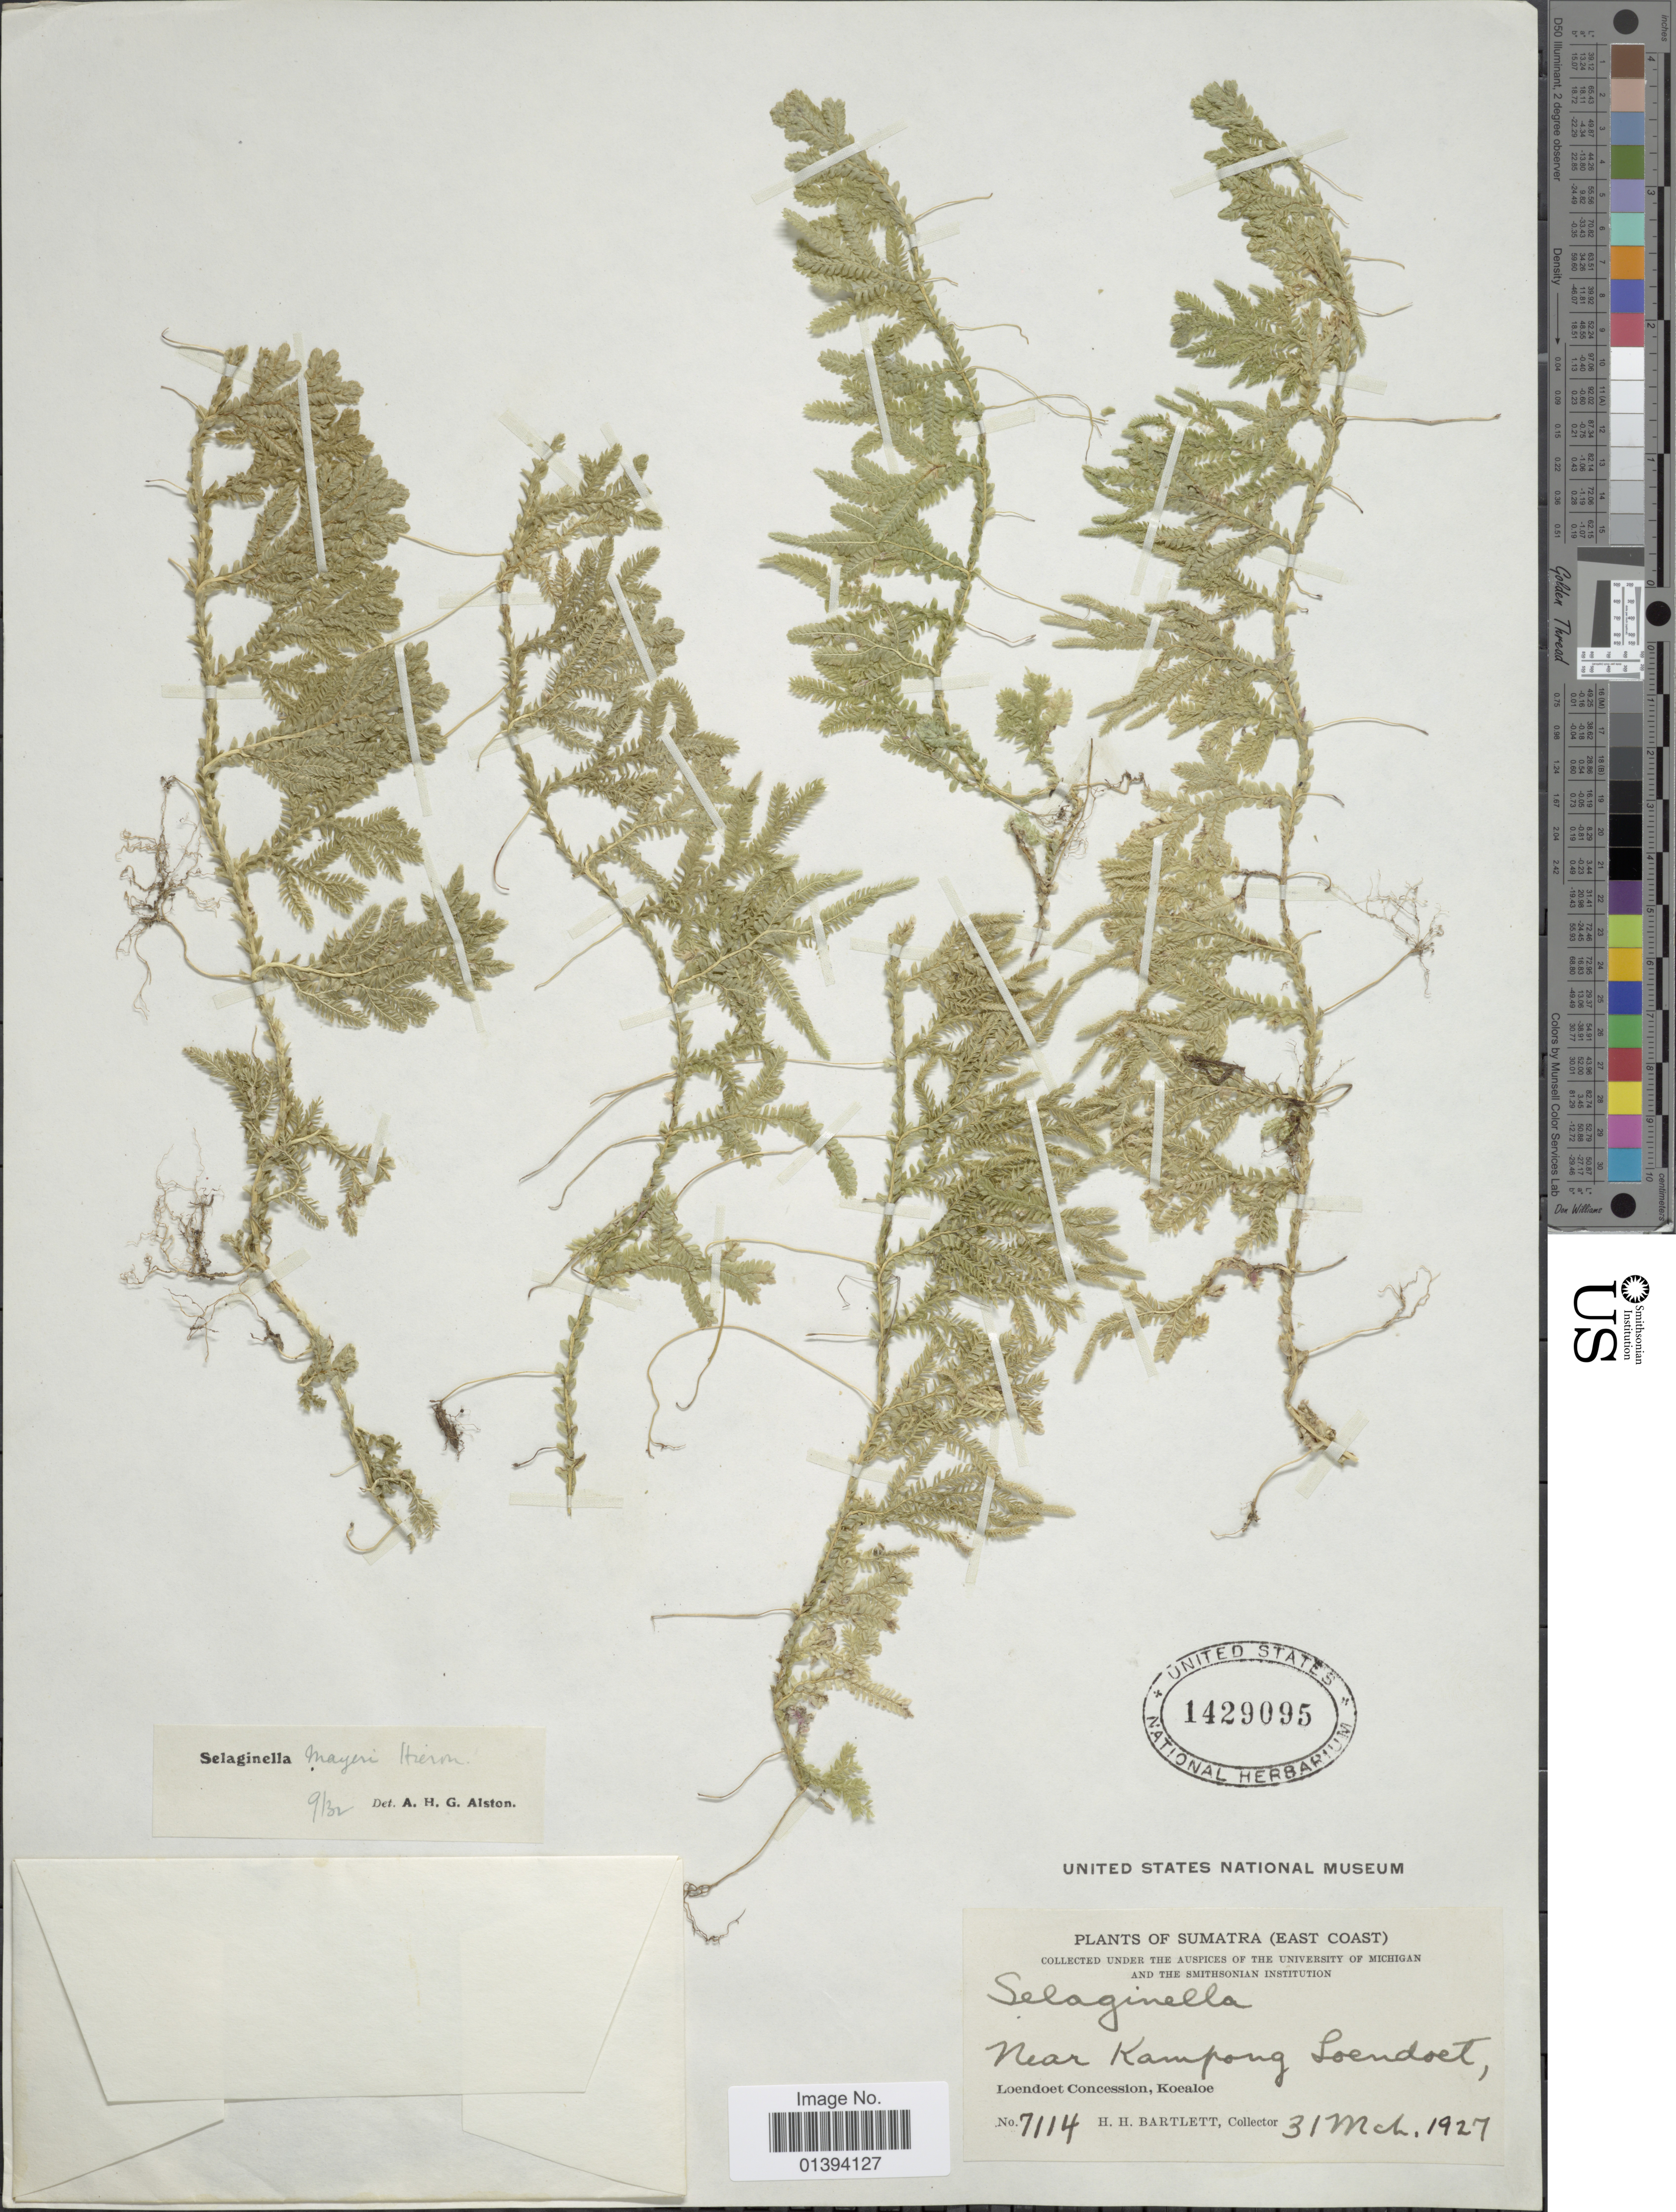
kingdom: Plantae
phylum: Tracheophyta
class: Lycopodiopsida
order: Selaginellales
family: Selaginellaceae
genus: Selaginella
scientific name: Selaginella mayeri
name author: Hieron.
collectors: H. H. Bartlett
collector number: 7114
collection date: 1927-03-31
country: Indonesia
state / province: Sumatra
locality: East Coast, Near Kampong Loendoet concession, Koealoe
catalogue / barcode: US 1429095